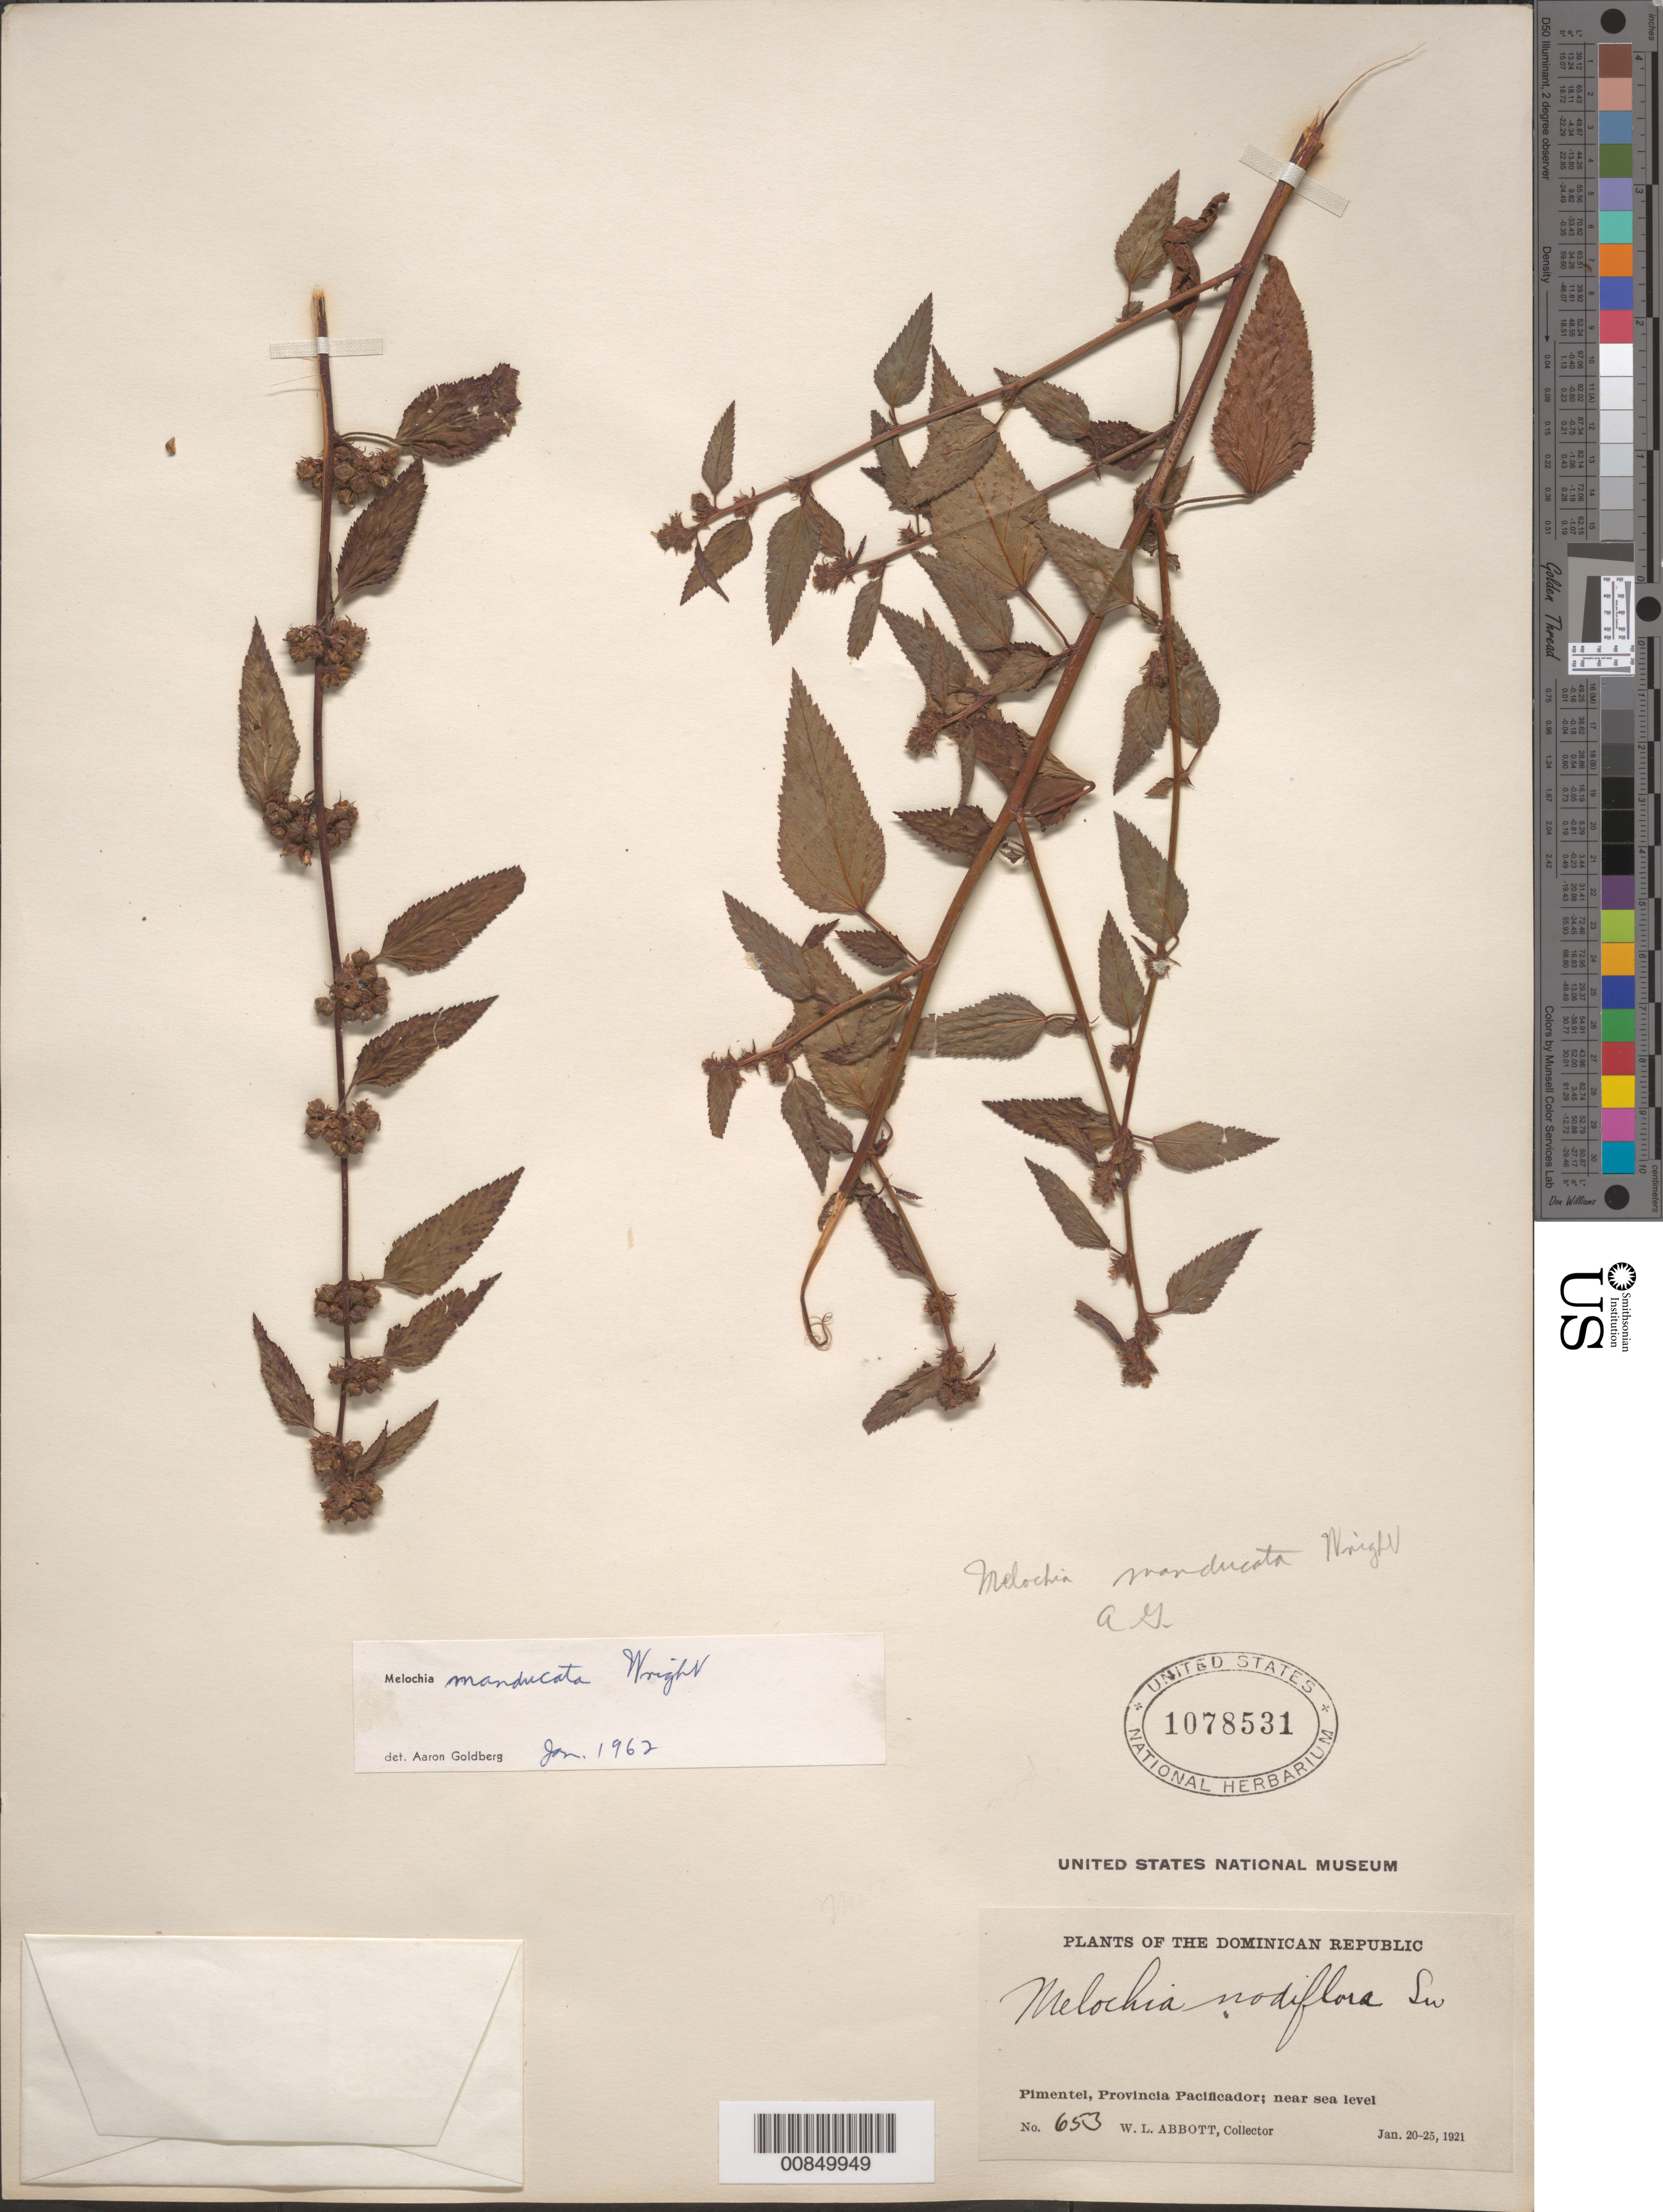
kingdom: Plantae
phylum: Tracheophyta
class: Magnoliopsida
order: Malvales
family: Malvaceae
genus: Melochia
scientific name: Melochia siphonandra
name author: (Turcz.) Dorr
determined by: Dorr, L. J., (BOT), Smithsonian Institution - National Museum of Natural History (UNITED STATES)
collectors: W. L. Abbott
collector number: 653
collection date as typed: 20 Jan 1921 to 25 Jan 1921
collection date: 1921-01-20/1921-01-25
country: Dominican Republic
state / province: Duarte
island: Hispaniola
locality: Pimentel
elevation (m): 0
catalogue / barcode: US 1078531